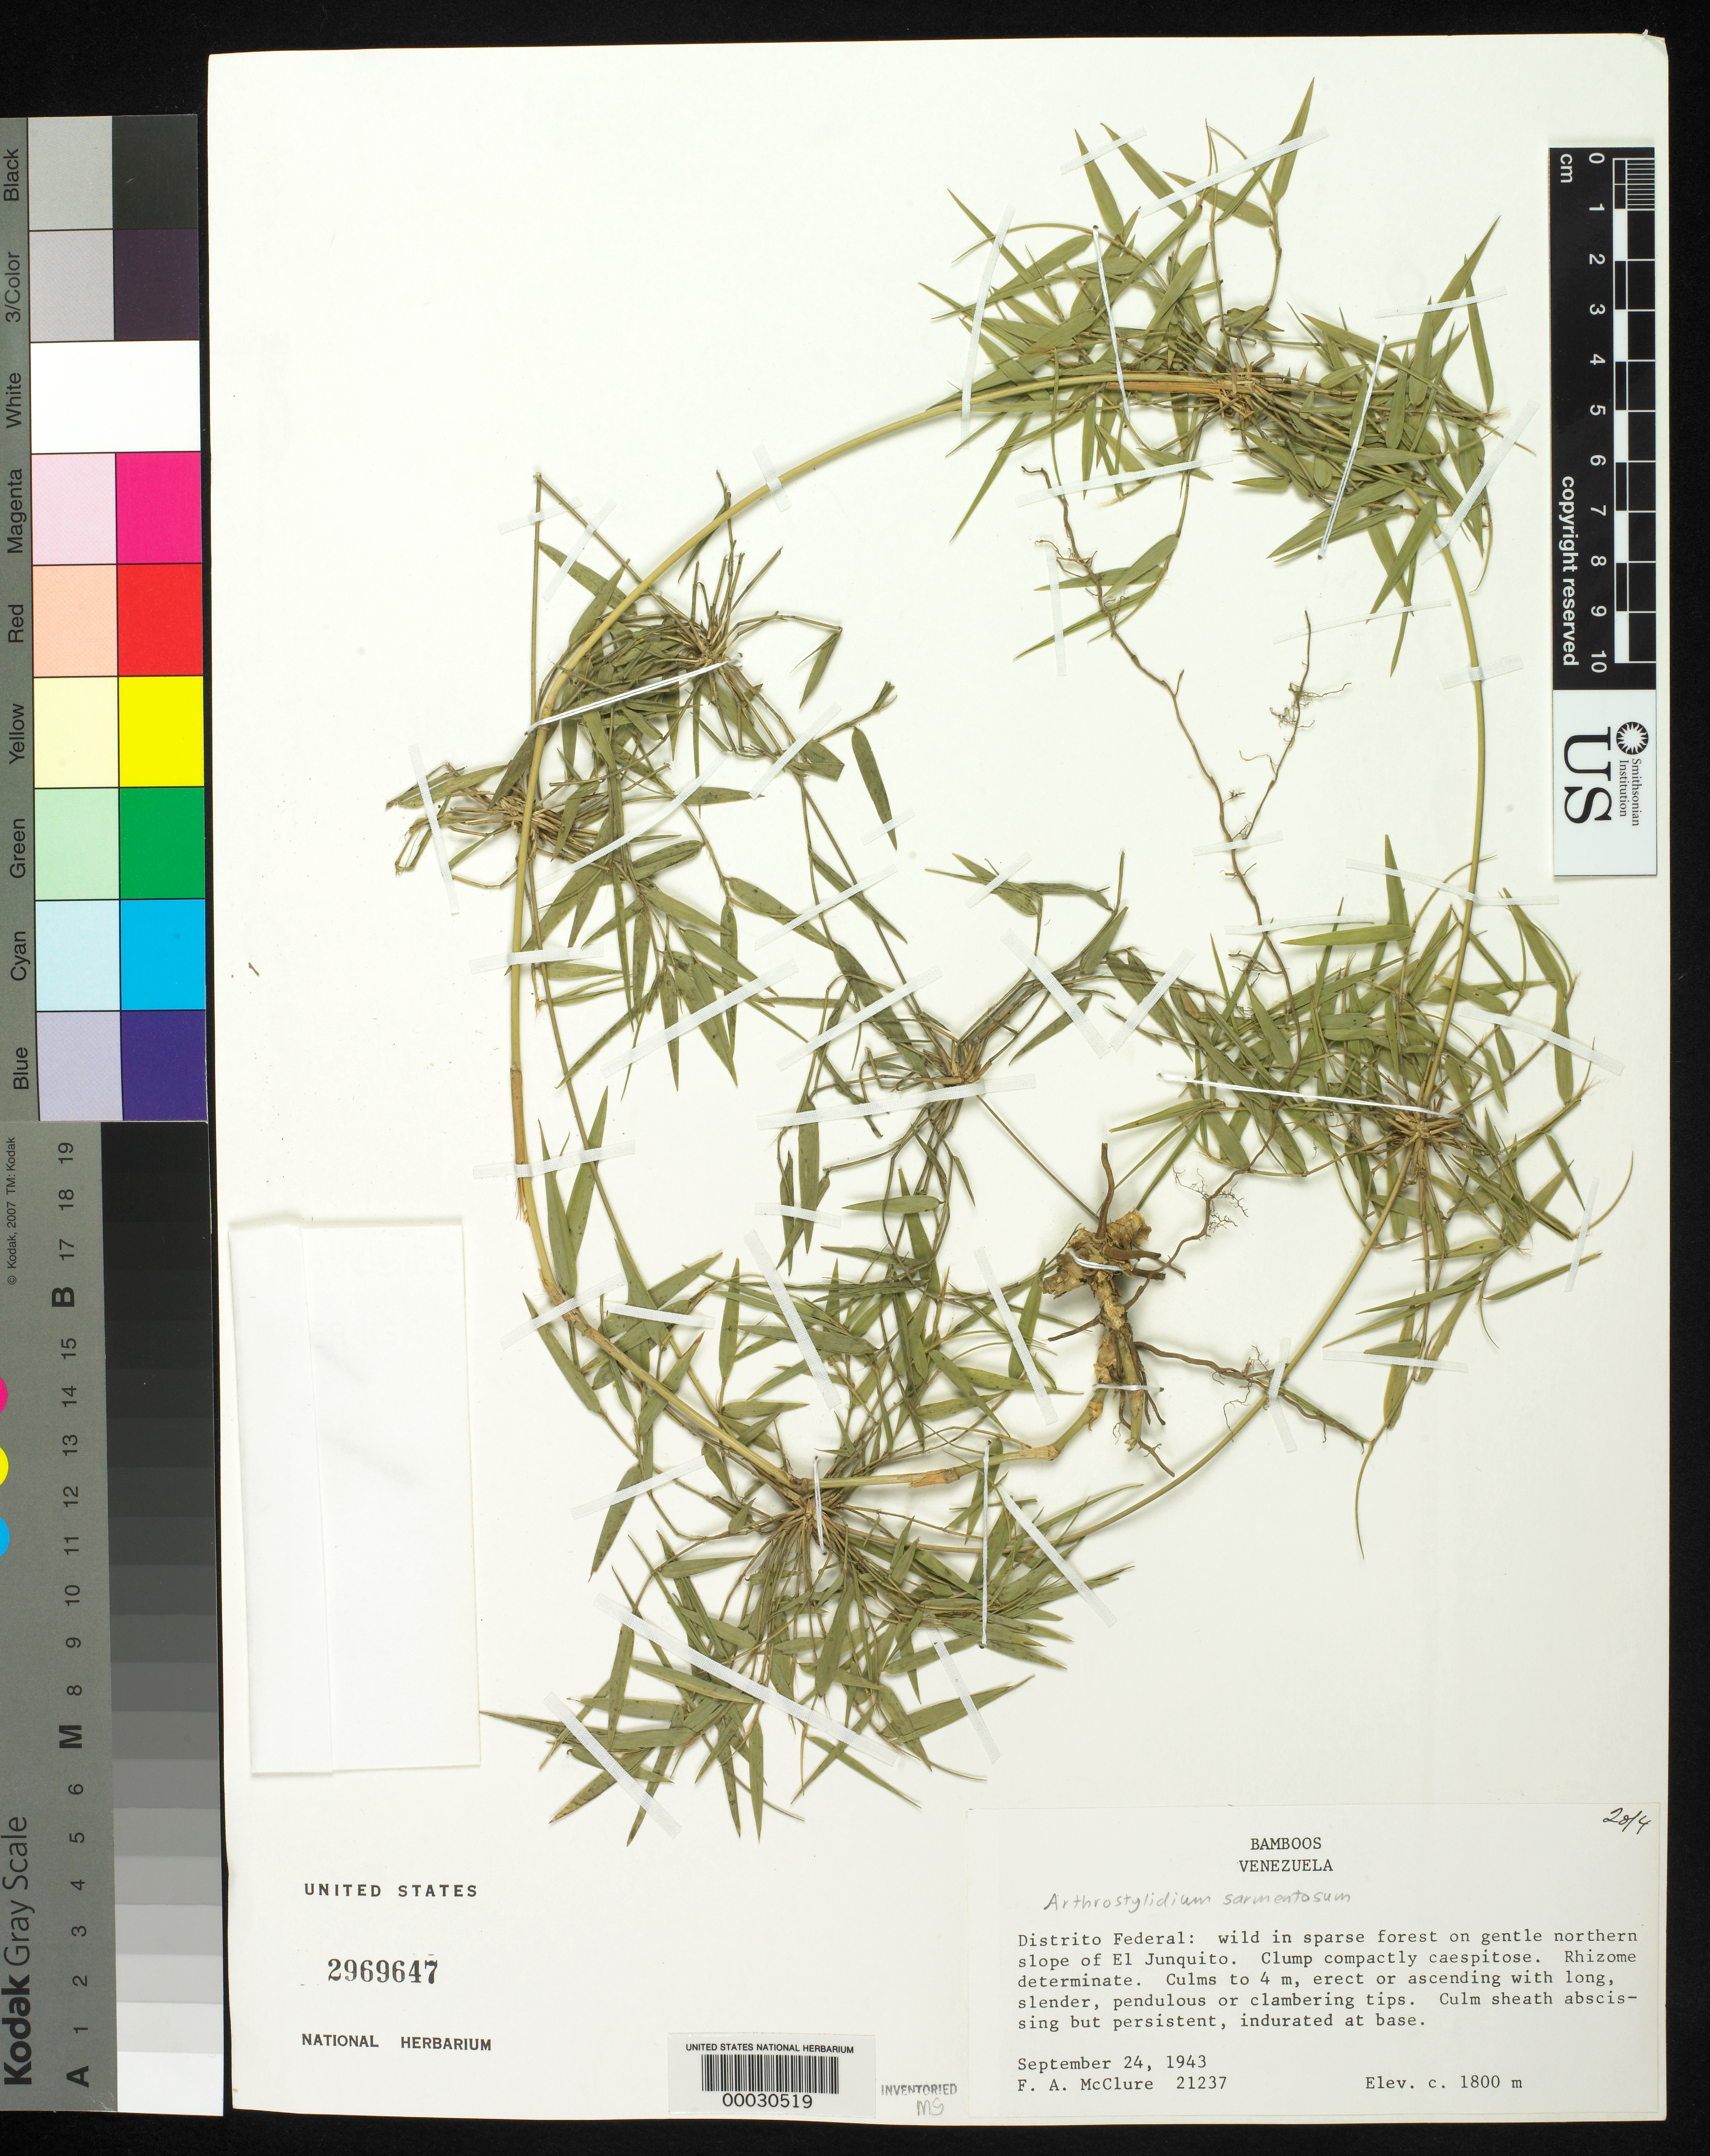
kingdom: Plantae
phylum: Tracheophyta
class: Liliopsida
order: Poales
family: Poaceae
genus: Arthrostylidium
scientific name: Arthrostylidium sarmentosum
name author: Pilg. in Urb.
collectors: F. A. McClure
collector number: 21237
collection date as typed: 24 Sep 1943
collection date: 1943-09-24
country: Venezuela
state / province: Distrito Federal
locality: Northern slope of el junquito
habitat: In sparse forest on gentle slope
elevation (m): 1800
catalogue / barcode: US 2969647